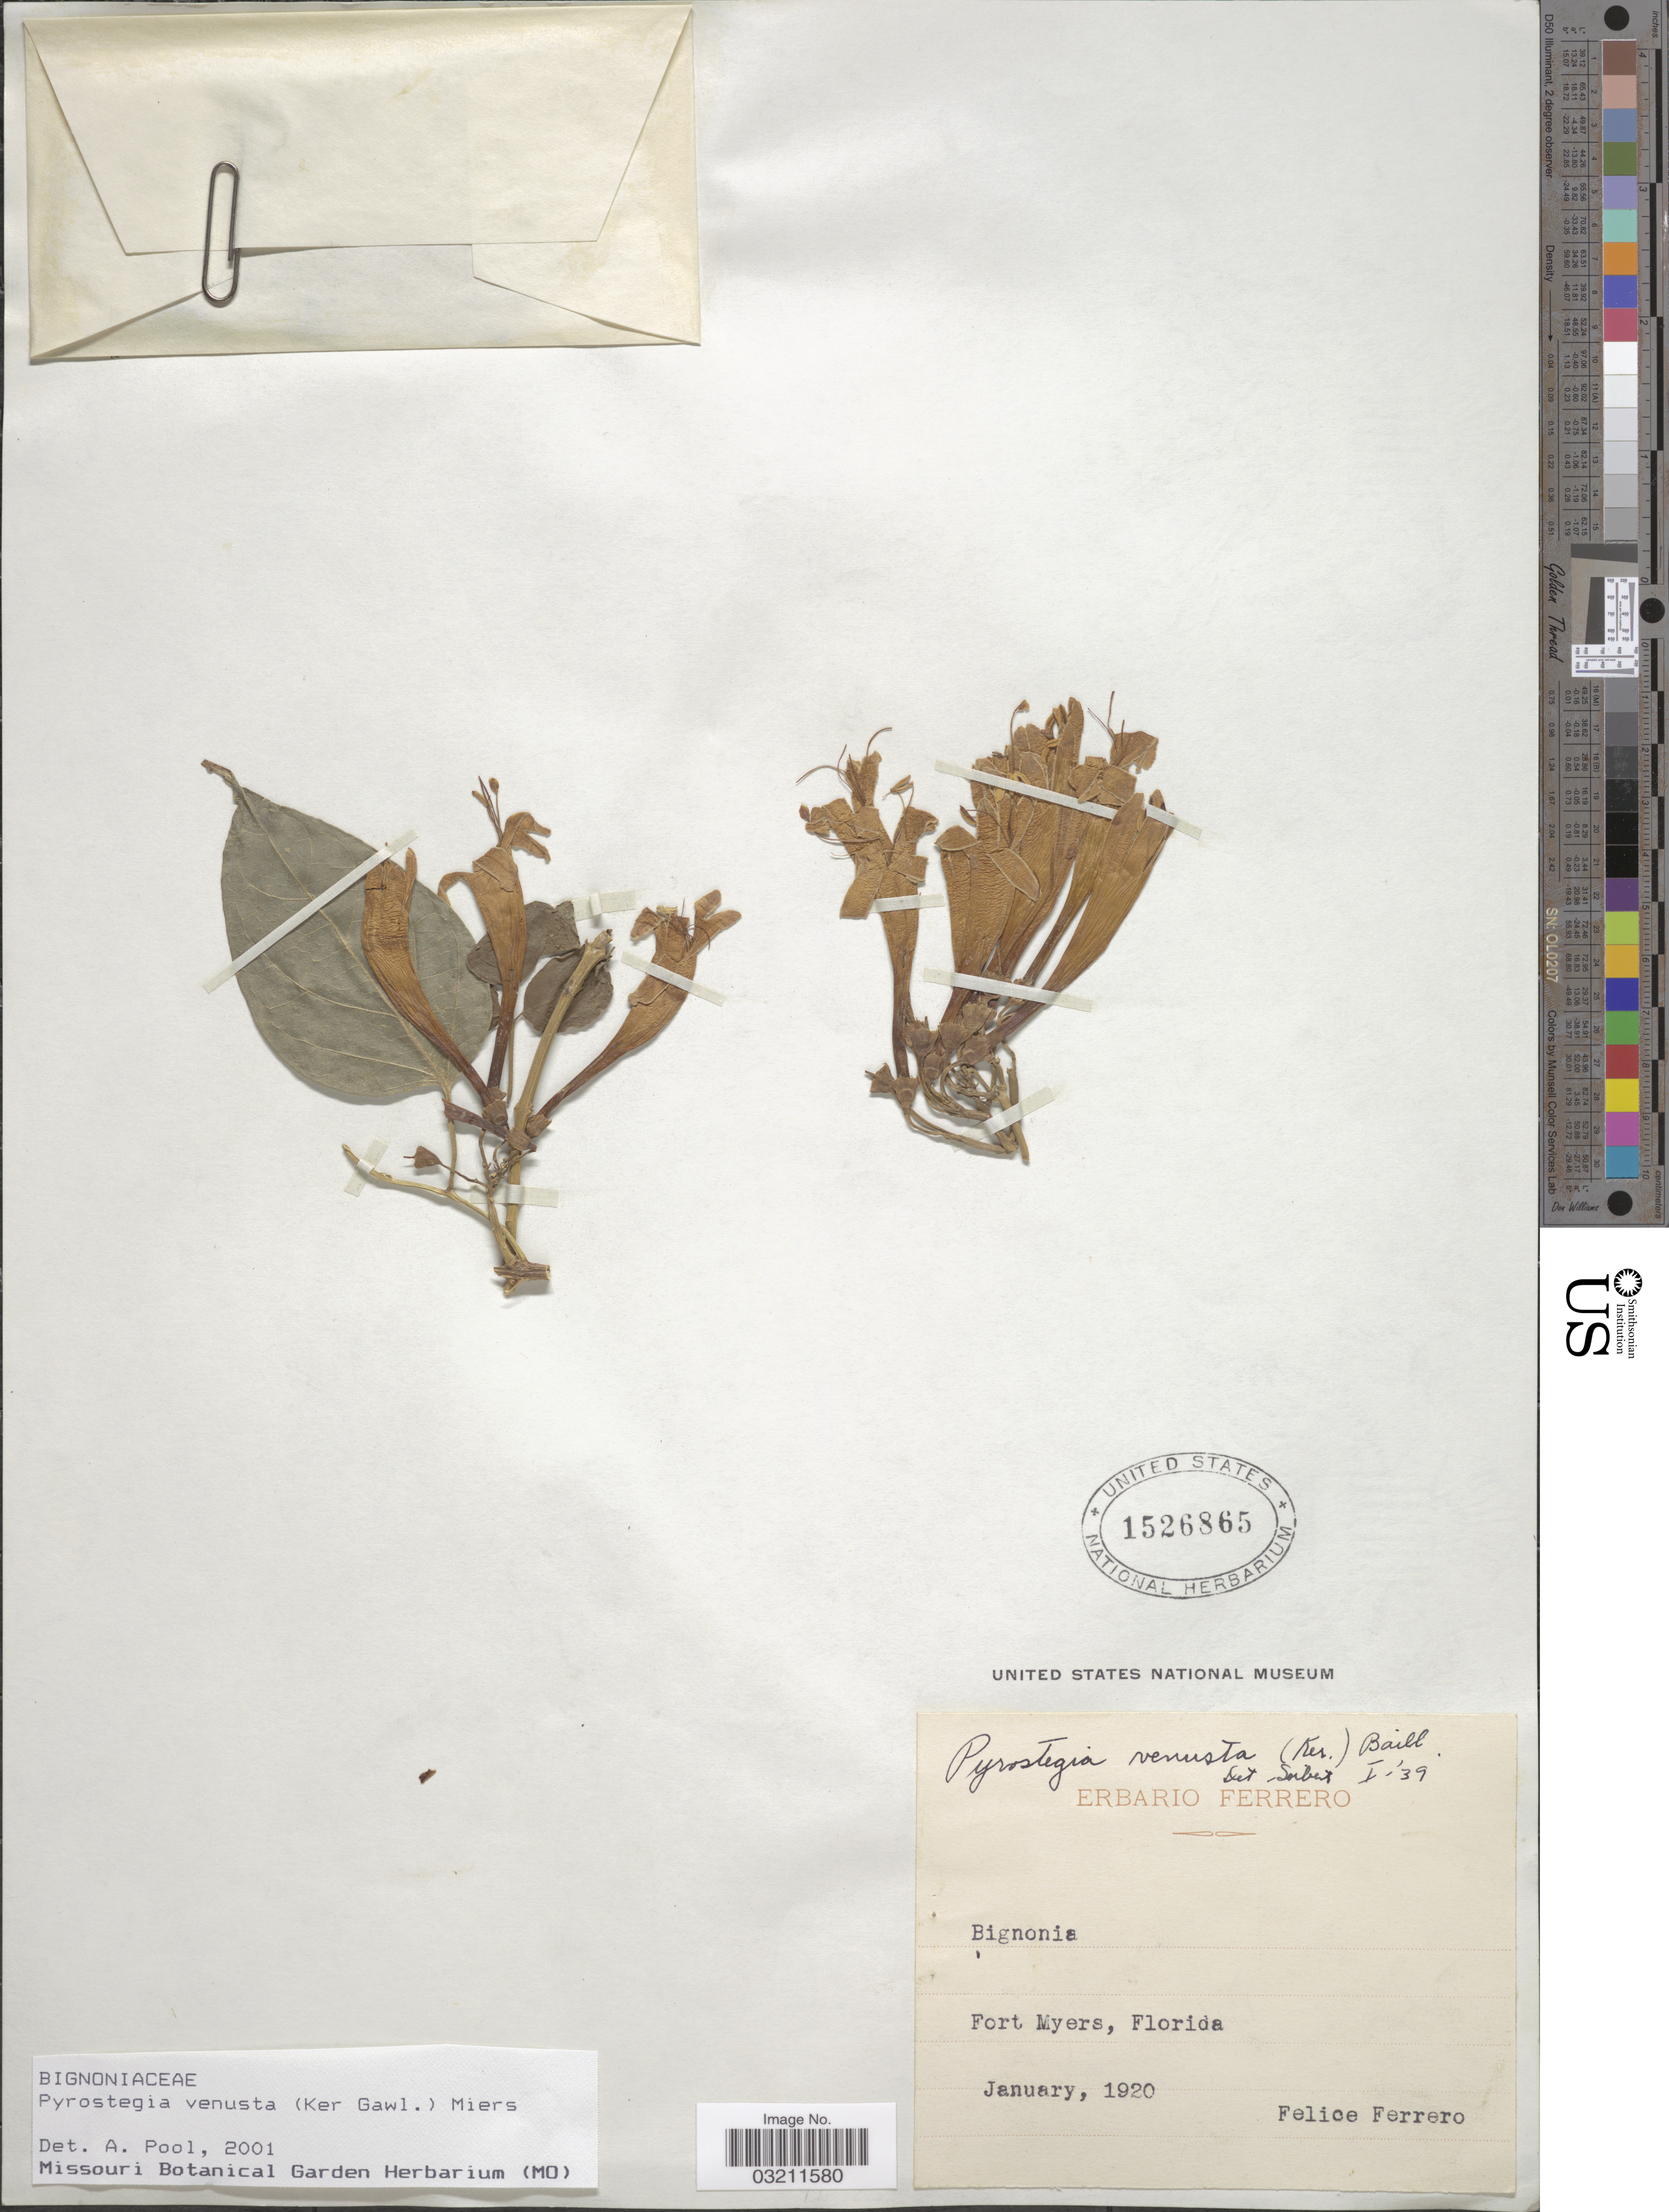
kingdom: Plantae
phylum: Tracheophyta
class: Magnoliopsida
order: Lamiales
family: Bignoniaceae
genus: Pyrostegia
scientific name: Pyrostegia venusta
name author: (Ker Gawl.) Miers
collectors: F. Ferrero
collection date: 1920-01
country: United States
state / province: Florida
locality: Fort Myers.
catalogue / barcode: US 1526865